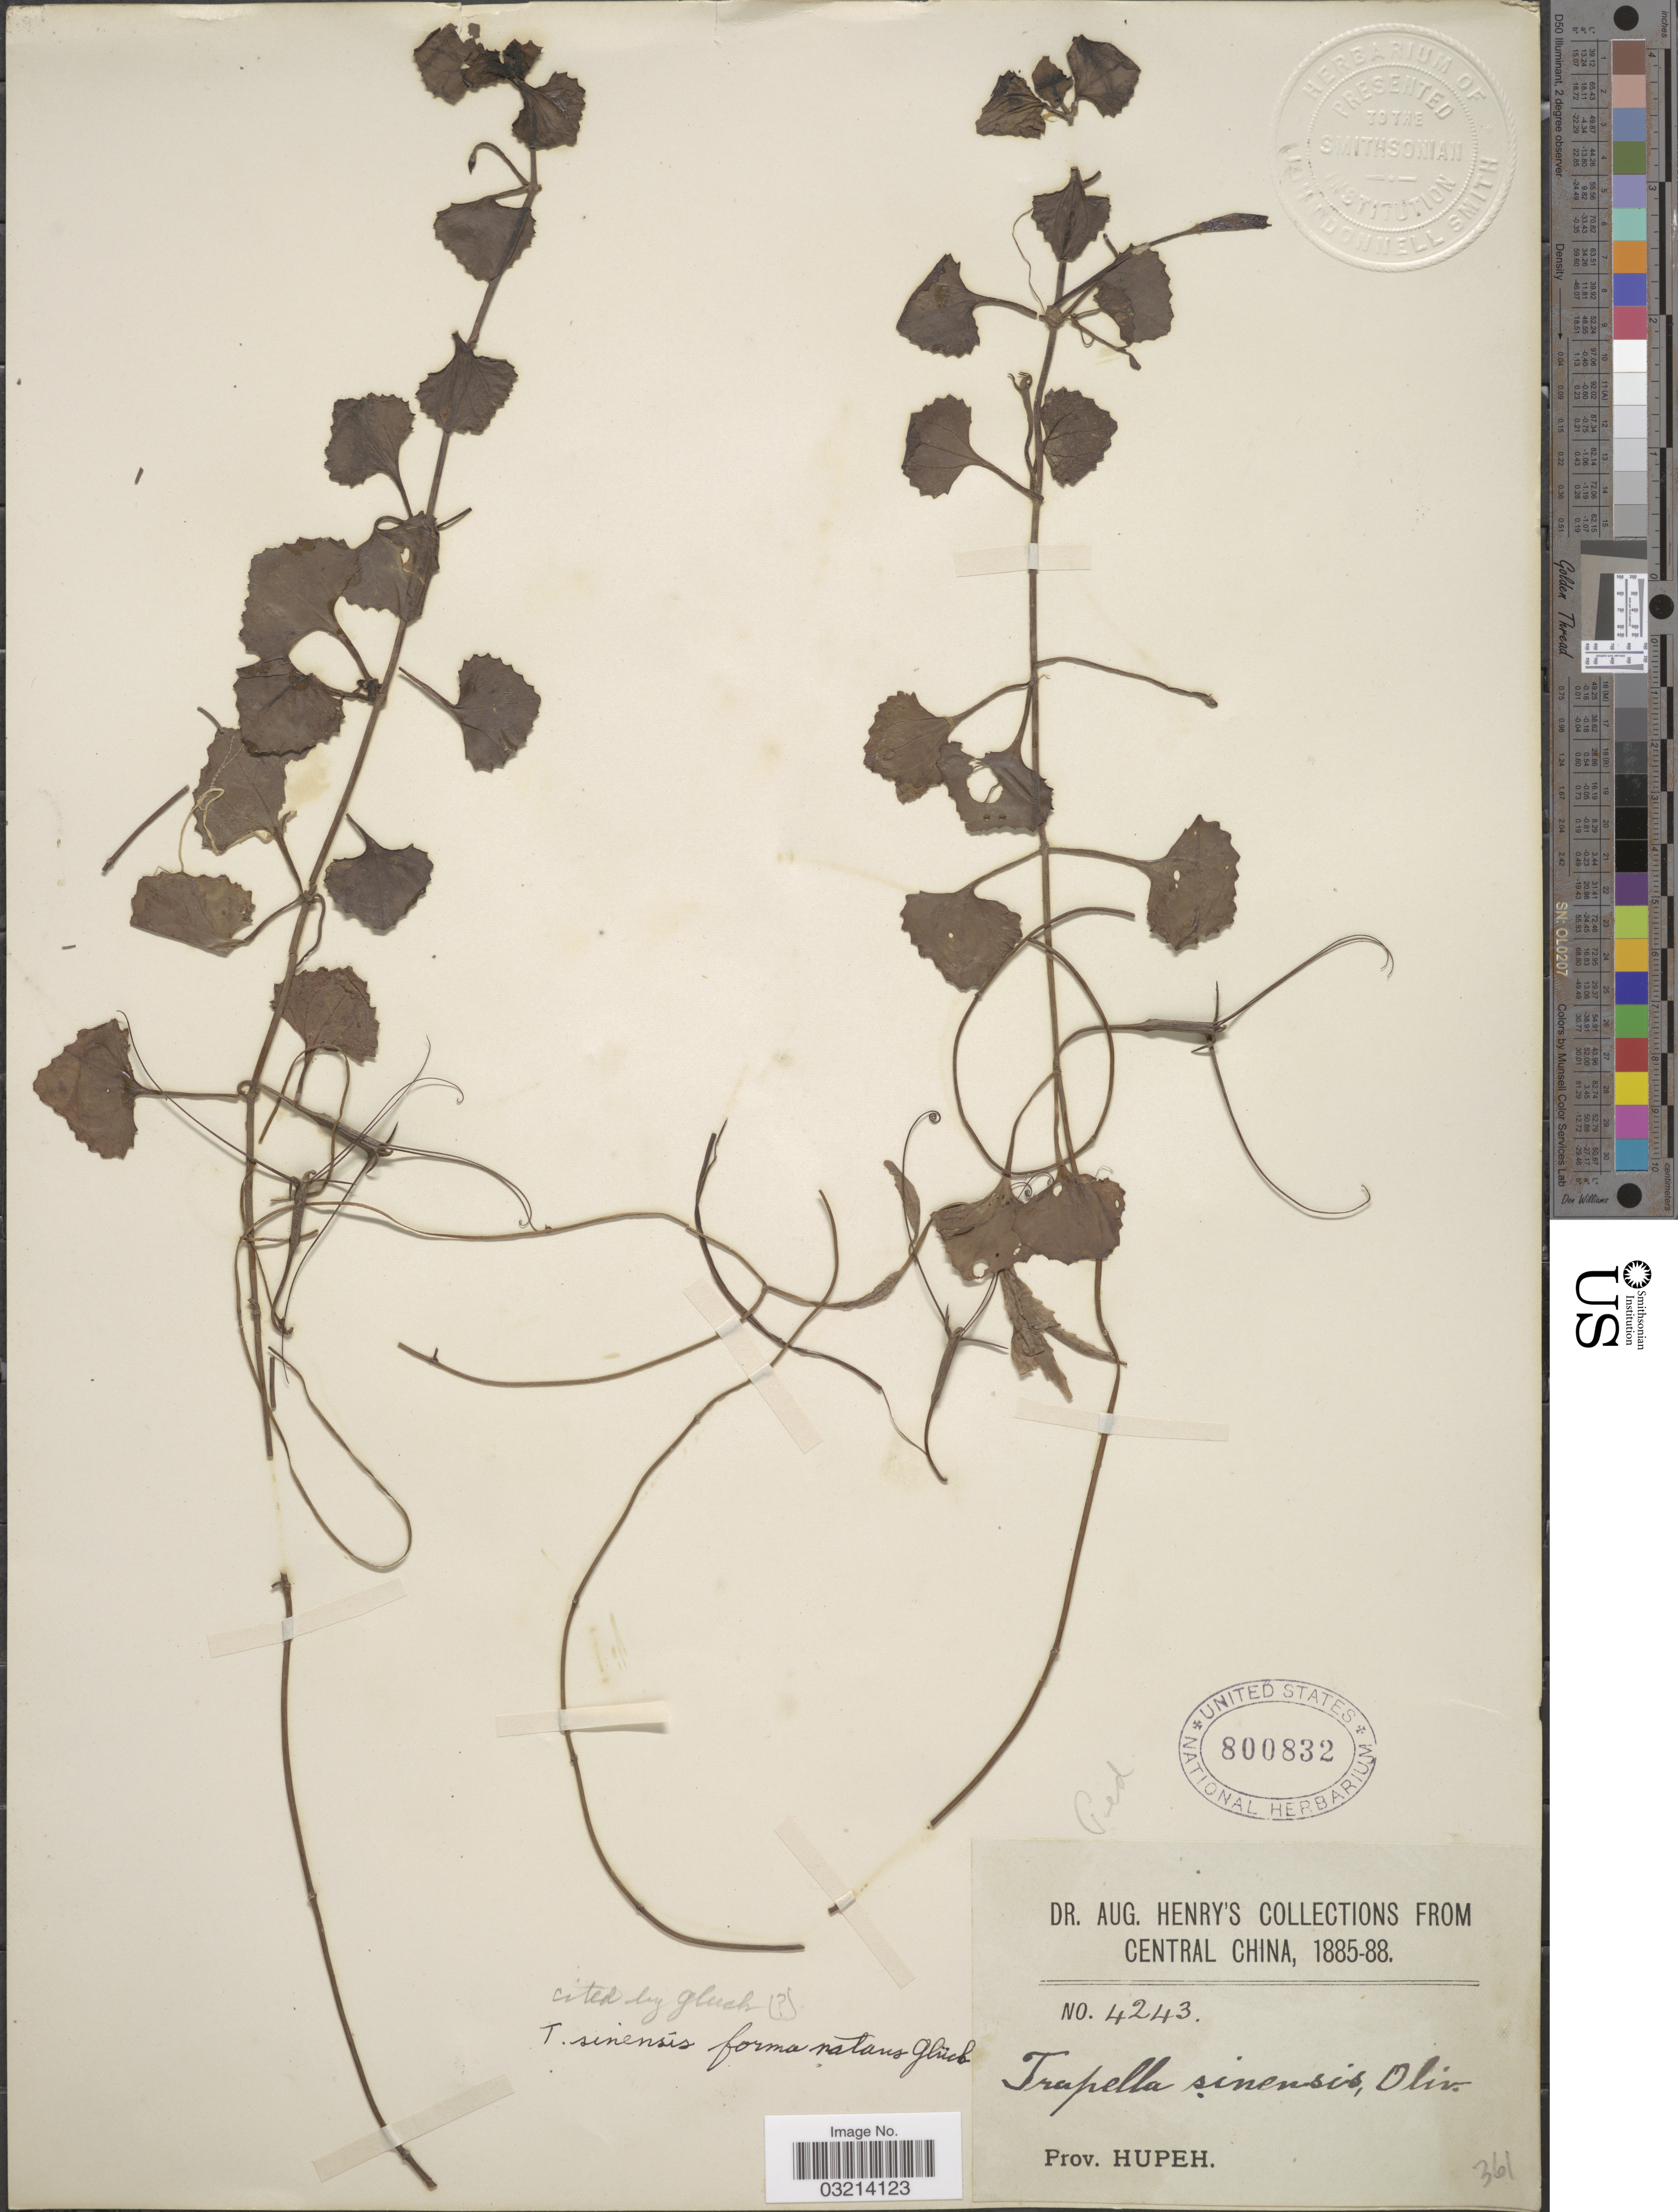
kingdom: Plantae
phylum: Tracheophyta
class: Magnoliopsida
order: Lamiales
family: Plantaginaceae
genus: Trapella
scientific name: Trapella sinensis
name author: Oliv.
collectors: A. Henry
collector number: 4243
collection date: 1885/1888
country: China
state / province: Hubei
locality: Central China. Prov. Hupeh.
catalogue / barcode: US 800832